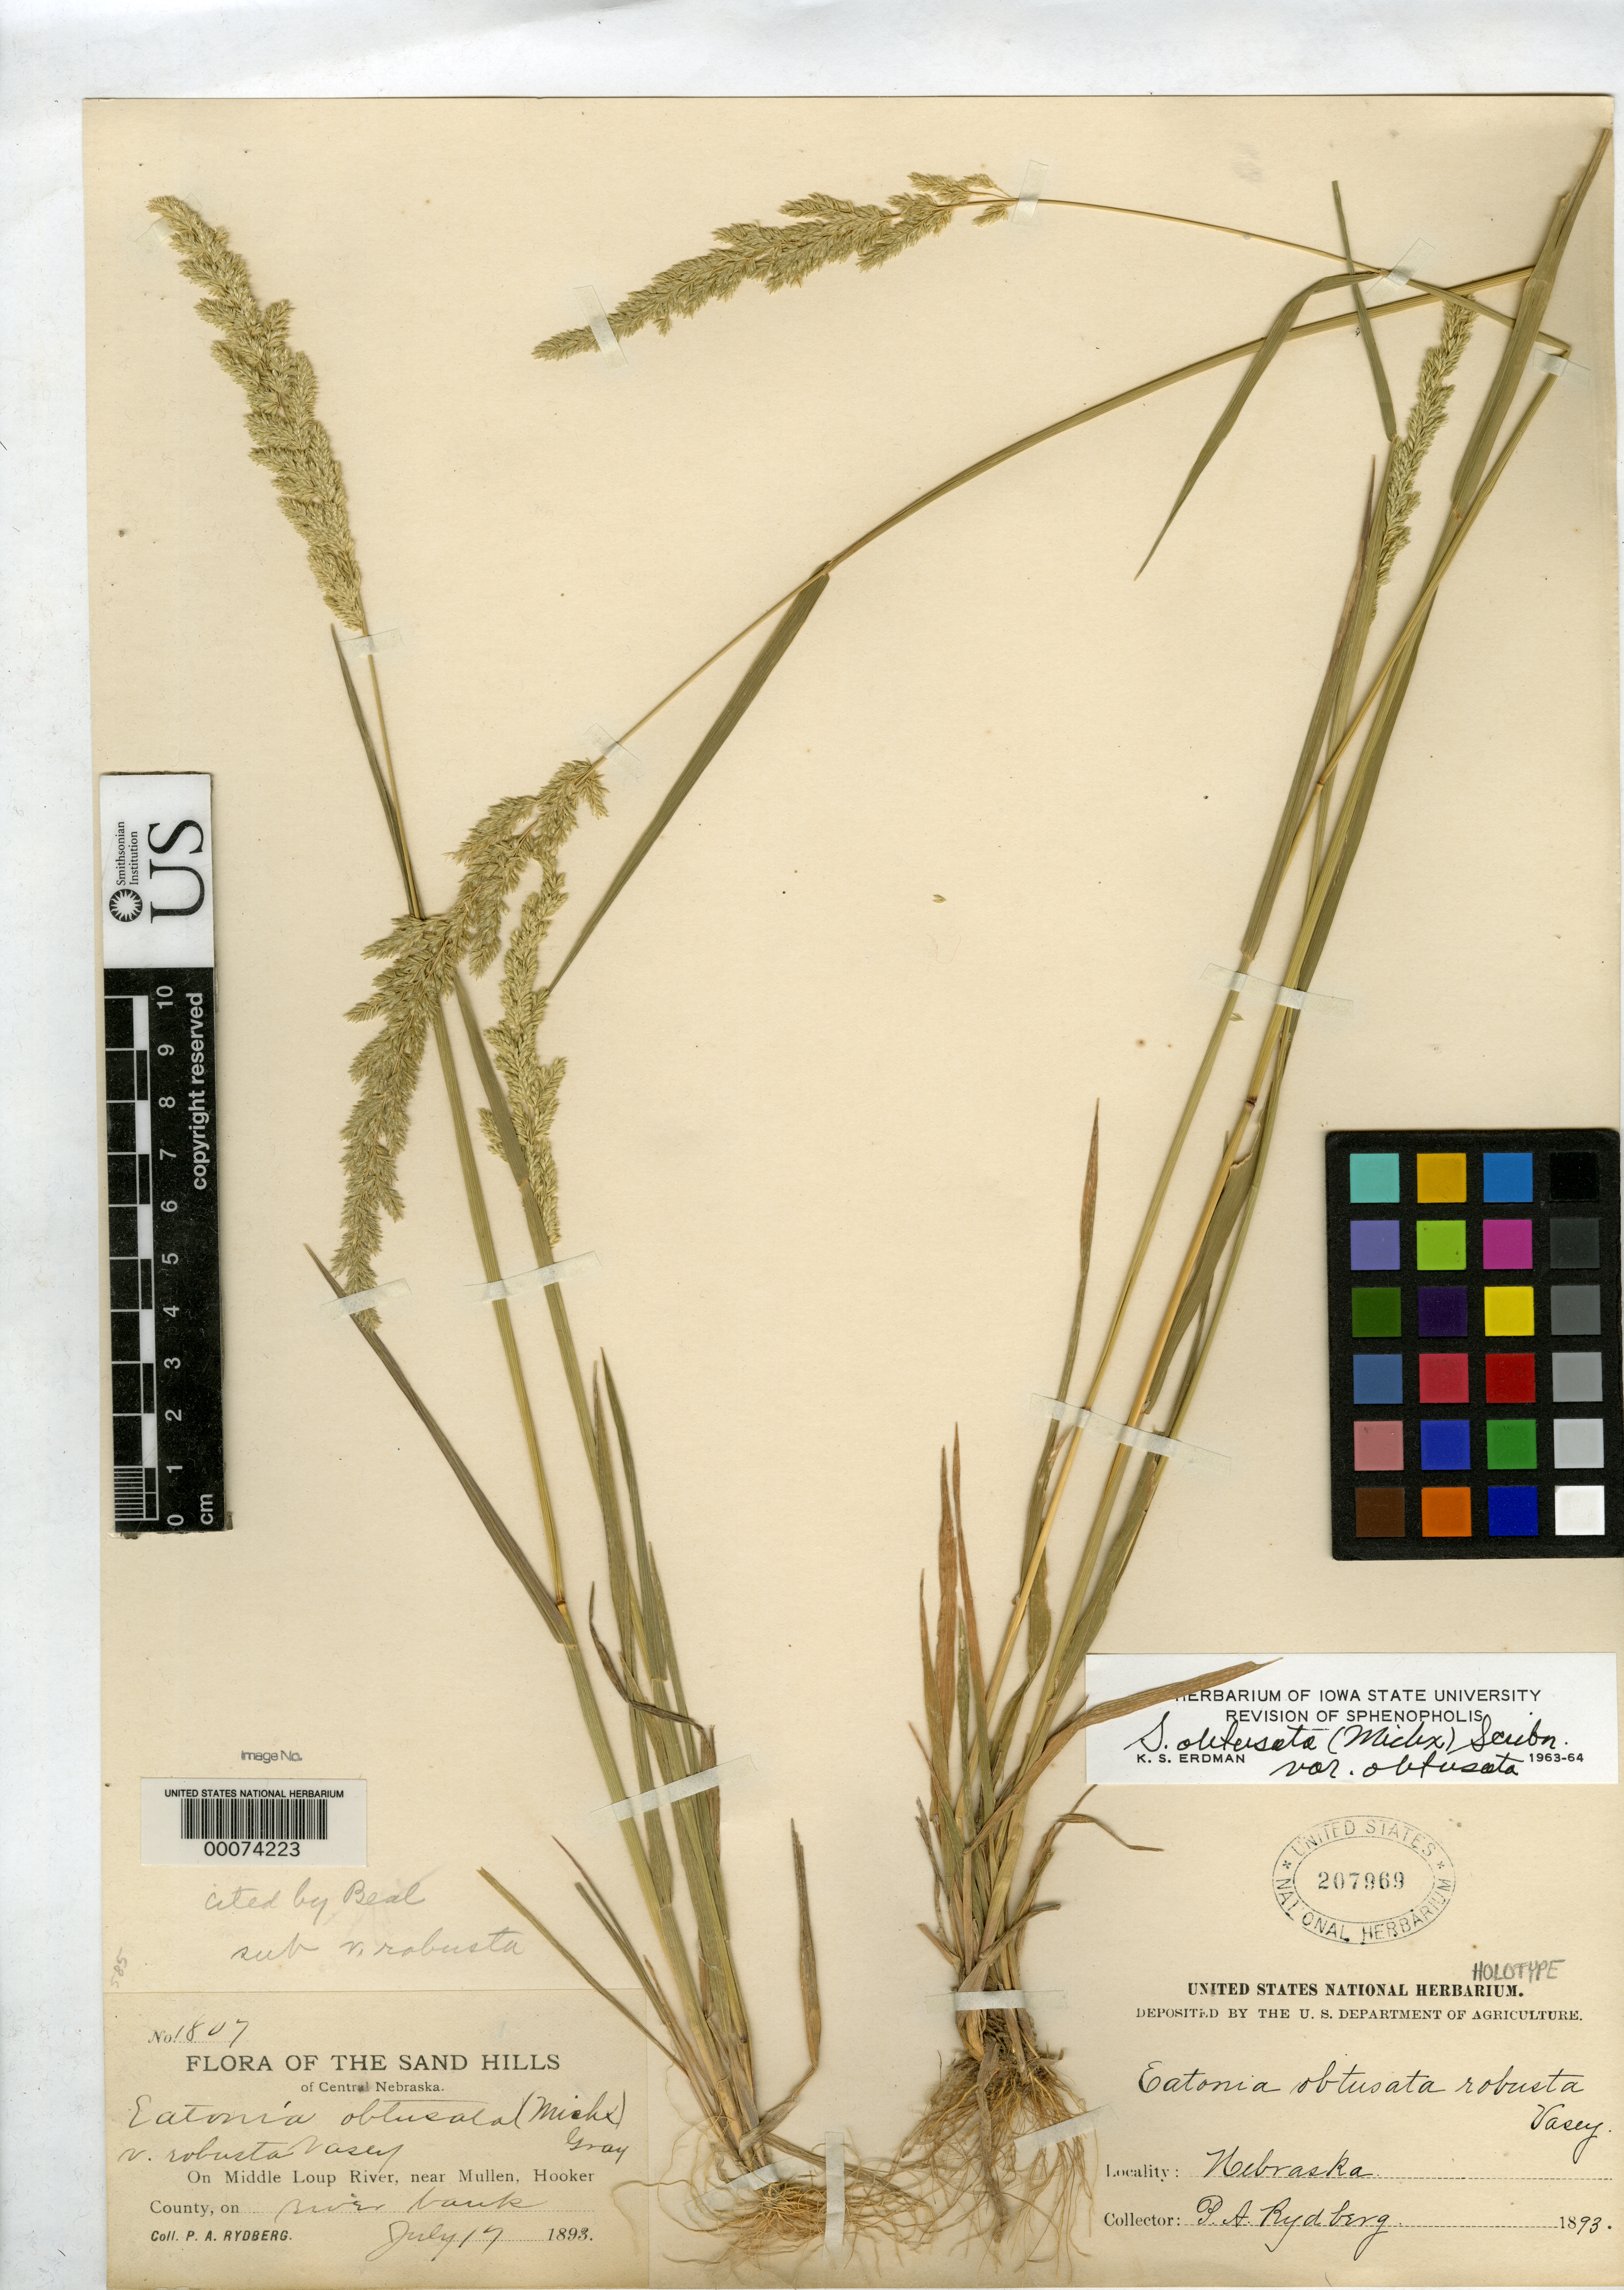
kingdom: Plantae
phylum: Tracheophyta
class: Liliopsida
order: Poales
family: Poaceae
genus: Eatonia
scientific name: Eatonia obtusa var. robusta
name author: Vasey ex Rydb.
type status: Holotype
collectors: P. A. Rydberg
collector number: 1807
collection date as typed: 17 Jul 1893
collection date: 1893-07-17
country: United States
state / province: Nebraska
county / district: Hooker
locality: On Middle Loup River, near Mullen, on river Bank.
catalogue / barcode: US 207969